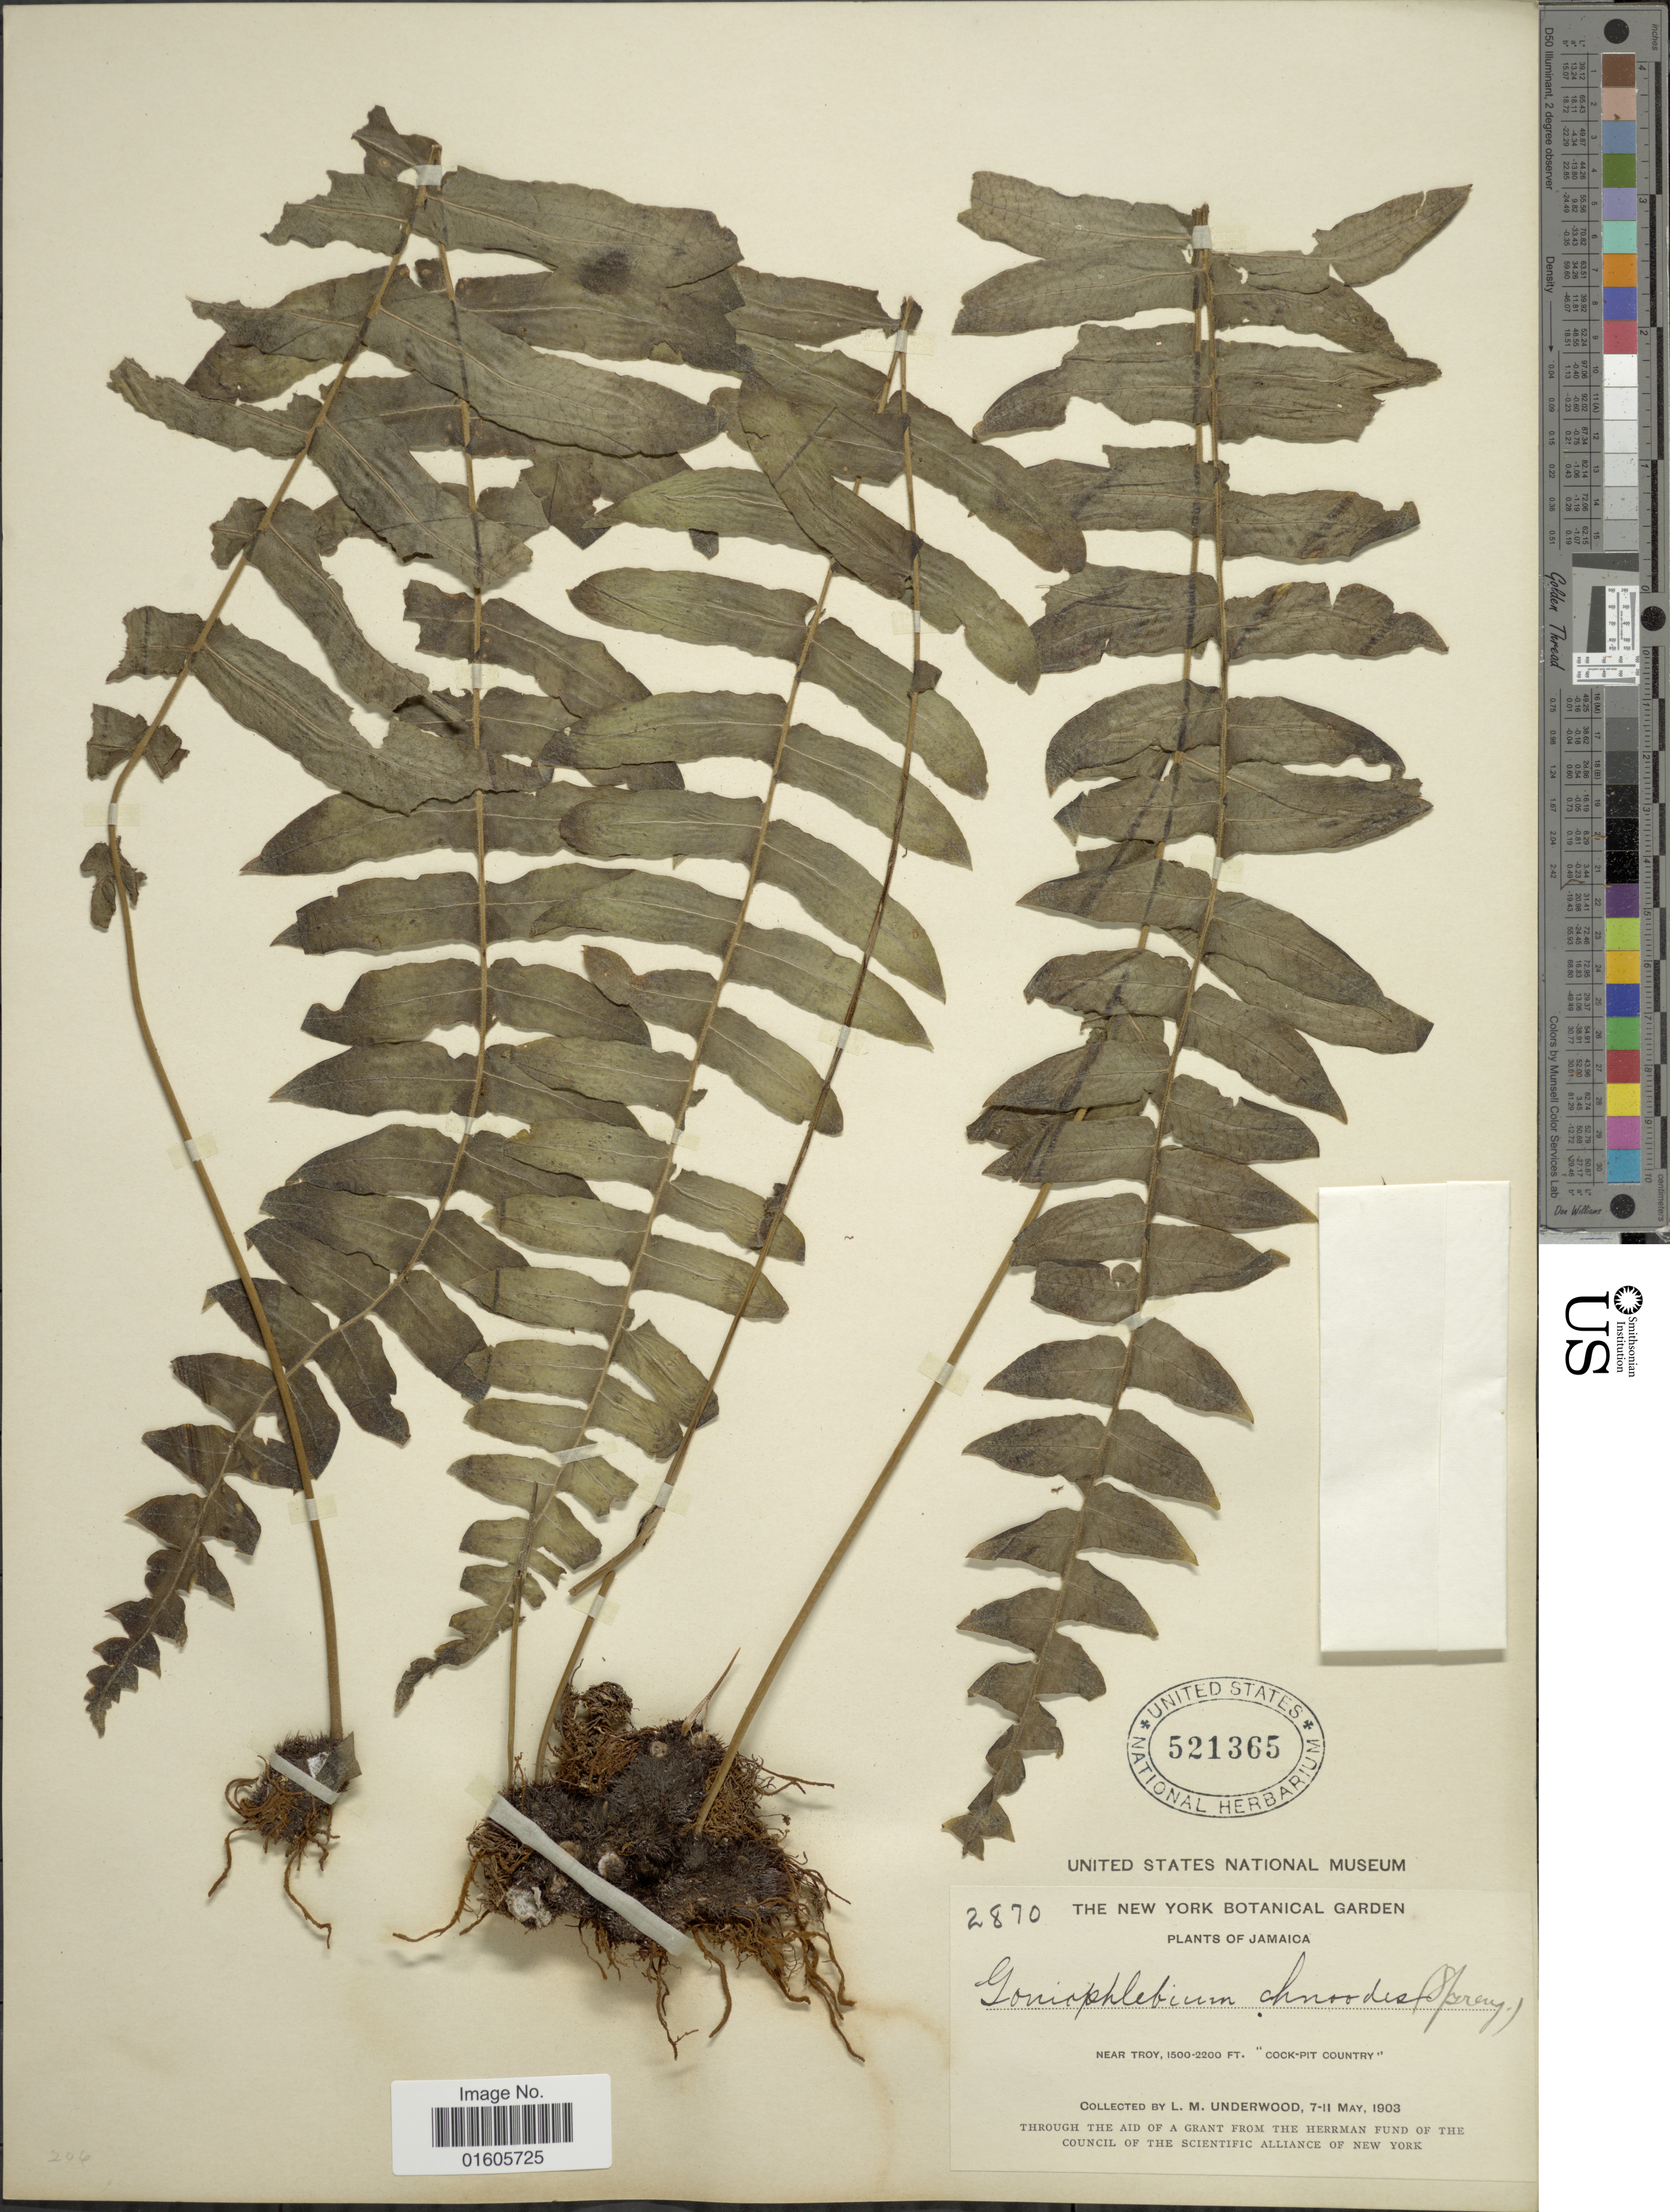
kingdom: Plantae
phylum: Tracheophyta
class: Polypodiopsida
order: Polypodiales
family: Polypodiaceae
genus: Serpocaulon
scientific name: Serpocaulon dissimile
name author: (L.) A.R. Sm.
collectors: L. M. Underwood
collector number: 2870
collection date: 1903-05-07/1903-05-11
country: Jamaica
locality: Near Troy, "Cock-Pit Country".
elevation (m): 457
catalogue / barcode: US 521365